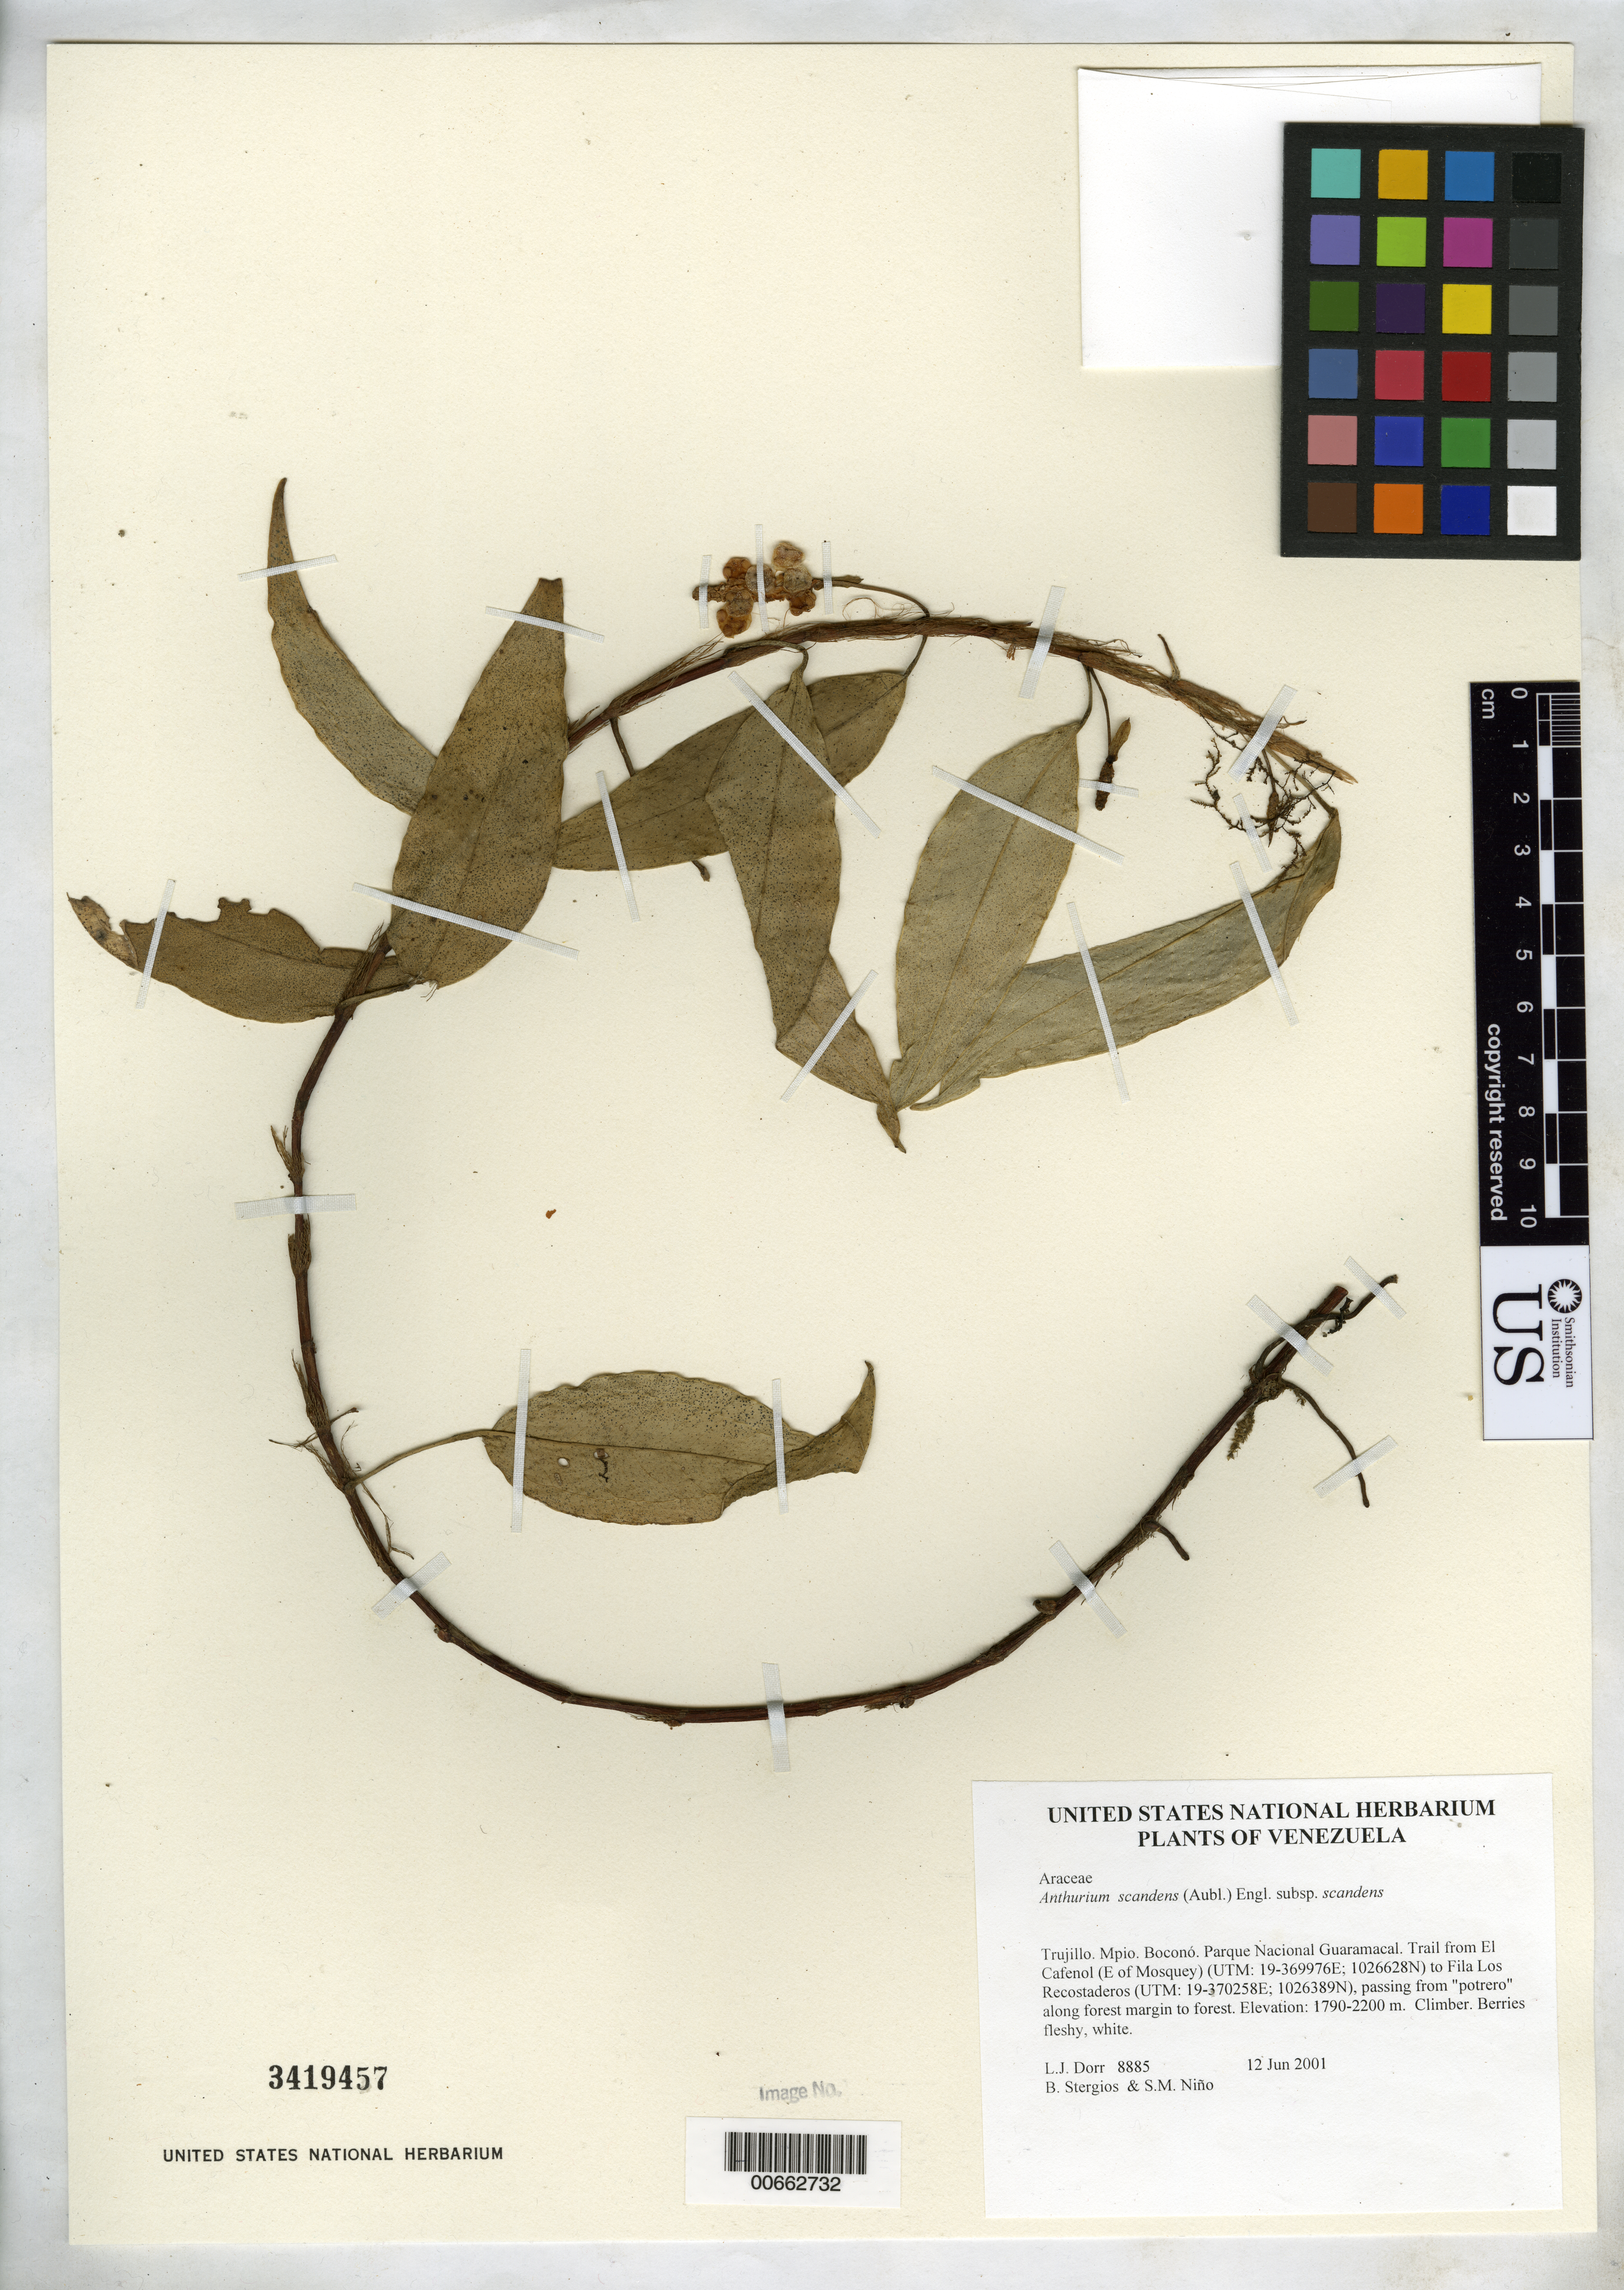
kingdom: Plantae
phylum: Tracheophyta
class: Liliopsida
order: Alismatales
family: Araceae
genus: Anthurium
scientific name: Anthurium scandens subsp. scandens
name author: (Aubl.) Engl.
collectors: L. J. Dorr, B. G. Stergios & S. M. Niño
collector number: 8885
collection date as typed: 12 Jun 2001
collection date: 2001-06-12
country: Venezuela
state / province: Trujillo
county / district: Boconó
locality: Parque Nacional Guaramacal. Trail from El Cafenol (E of Mosquey) to Fila Los Recostaderos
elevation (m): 1790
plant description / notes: PORT, US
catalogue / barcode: US 3419457